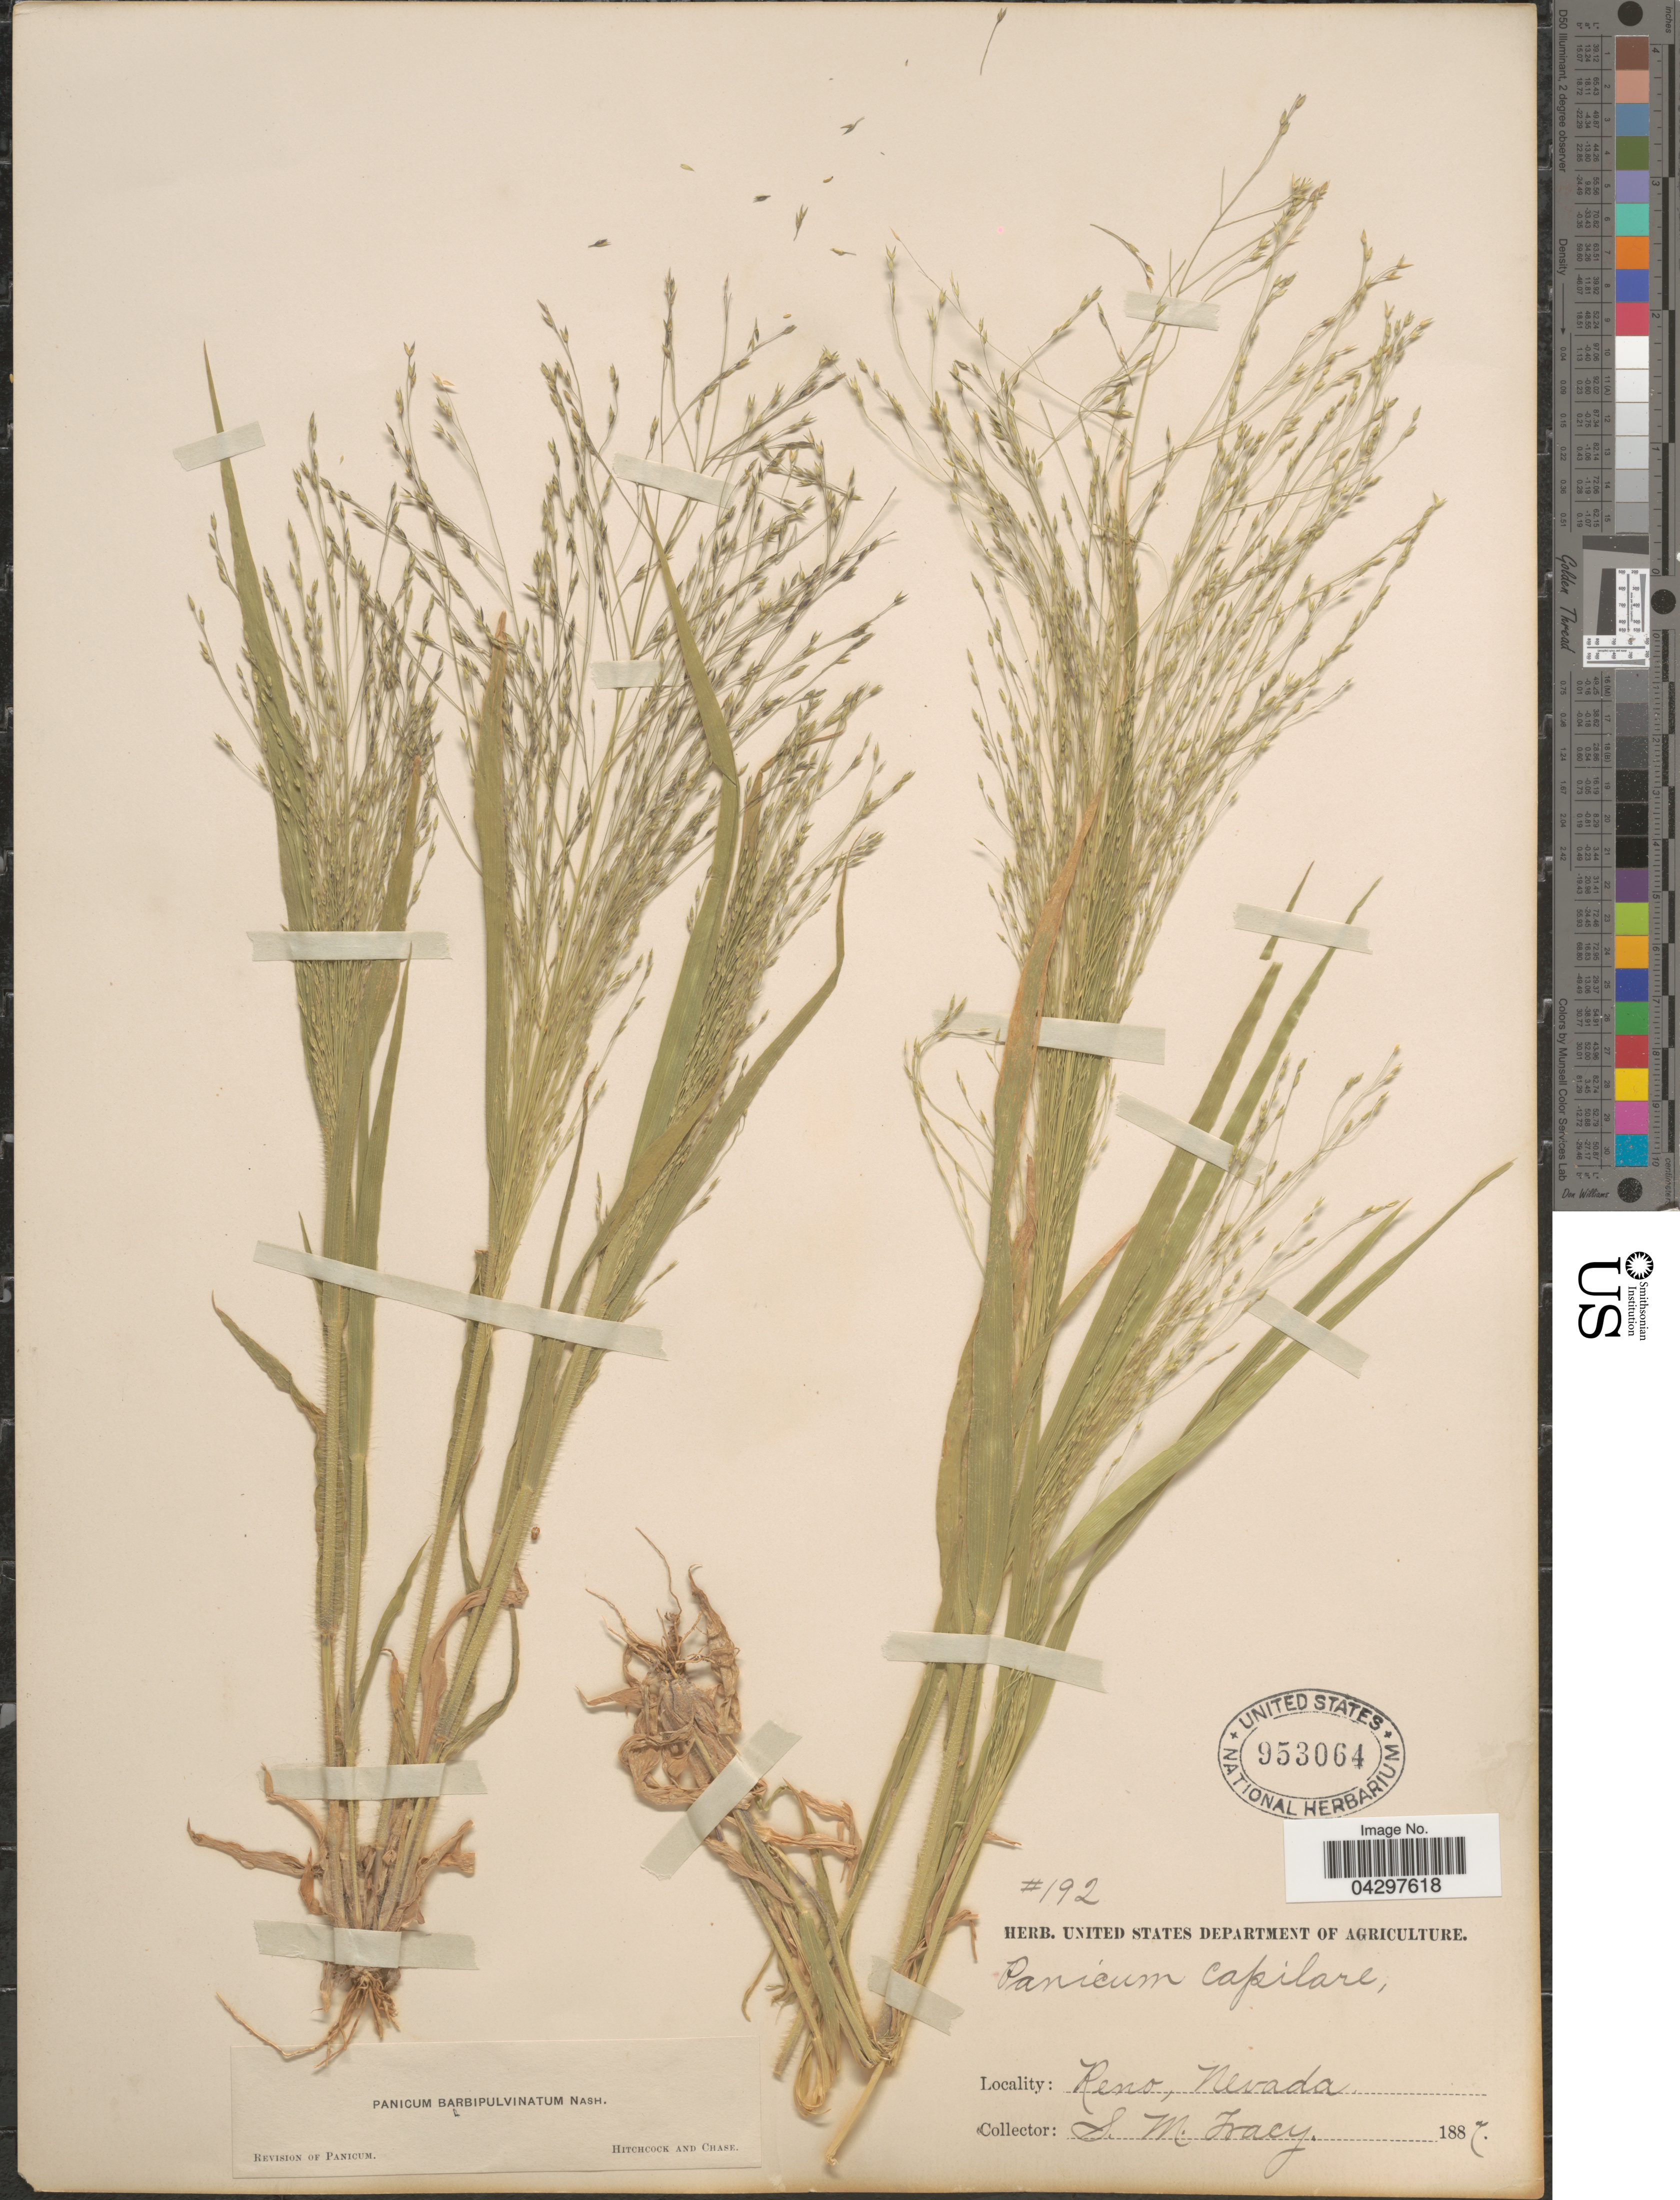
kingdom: Plantae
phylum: Tracheophyta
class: Liliopsida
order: Poales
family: Poaceae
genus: Panicum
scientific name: Panicum capillare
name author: L.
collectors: S. M. Tracy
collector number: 192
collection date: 1887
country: United States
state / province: Nevada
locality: Reno.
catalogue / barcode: US 953064